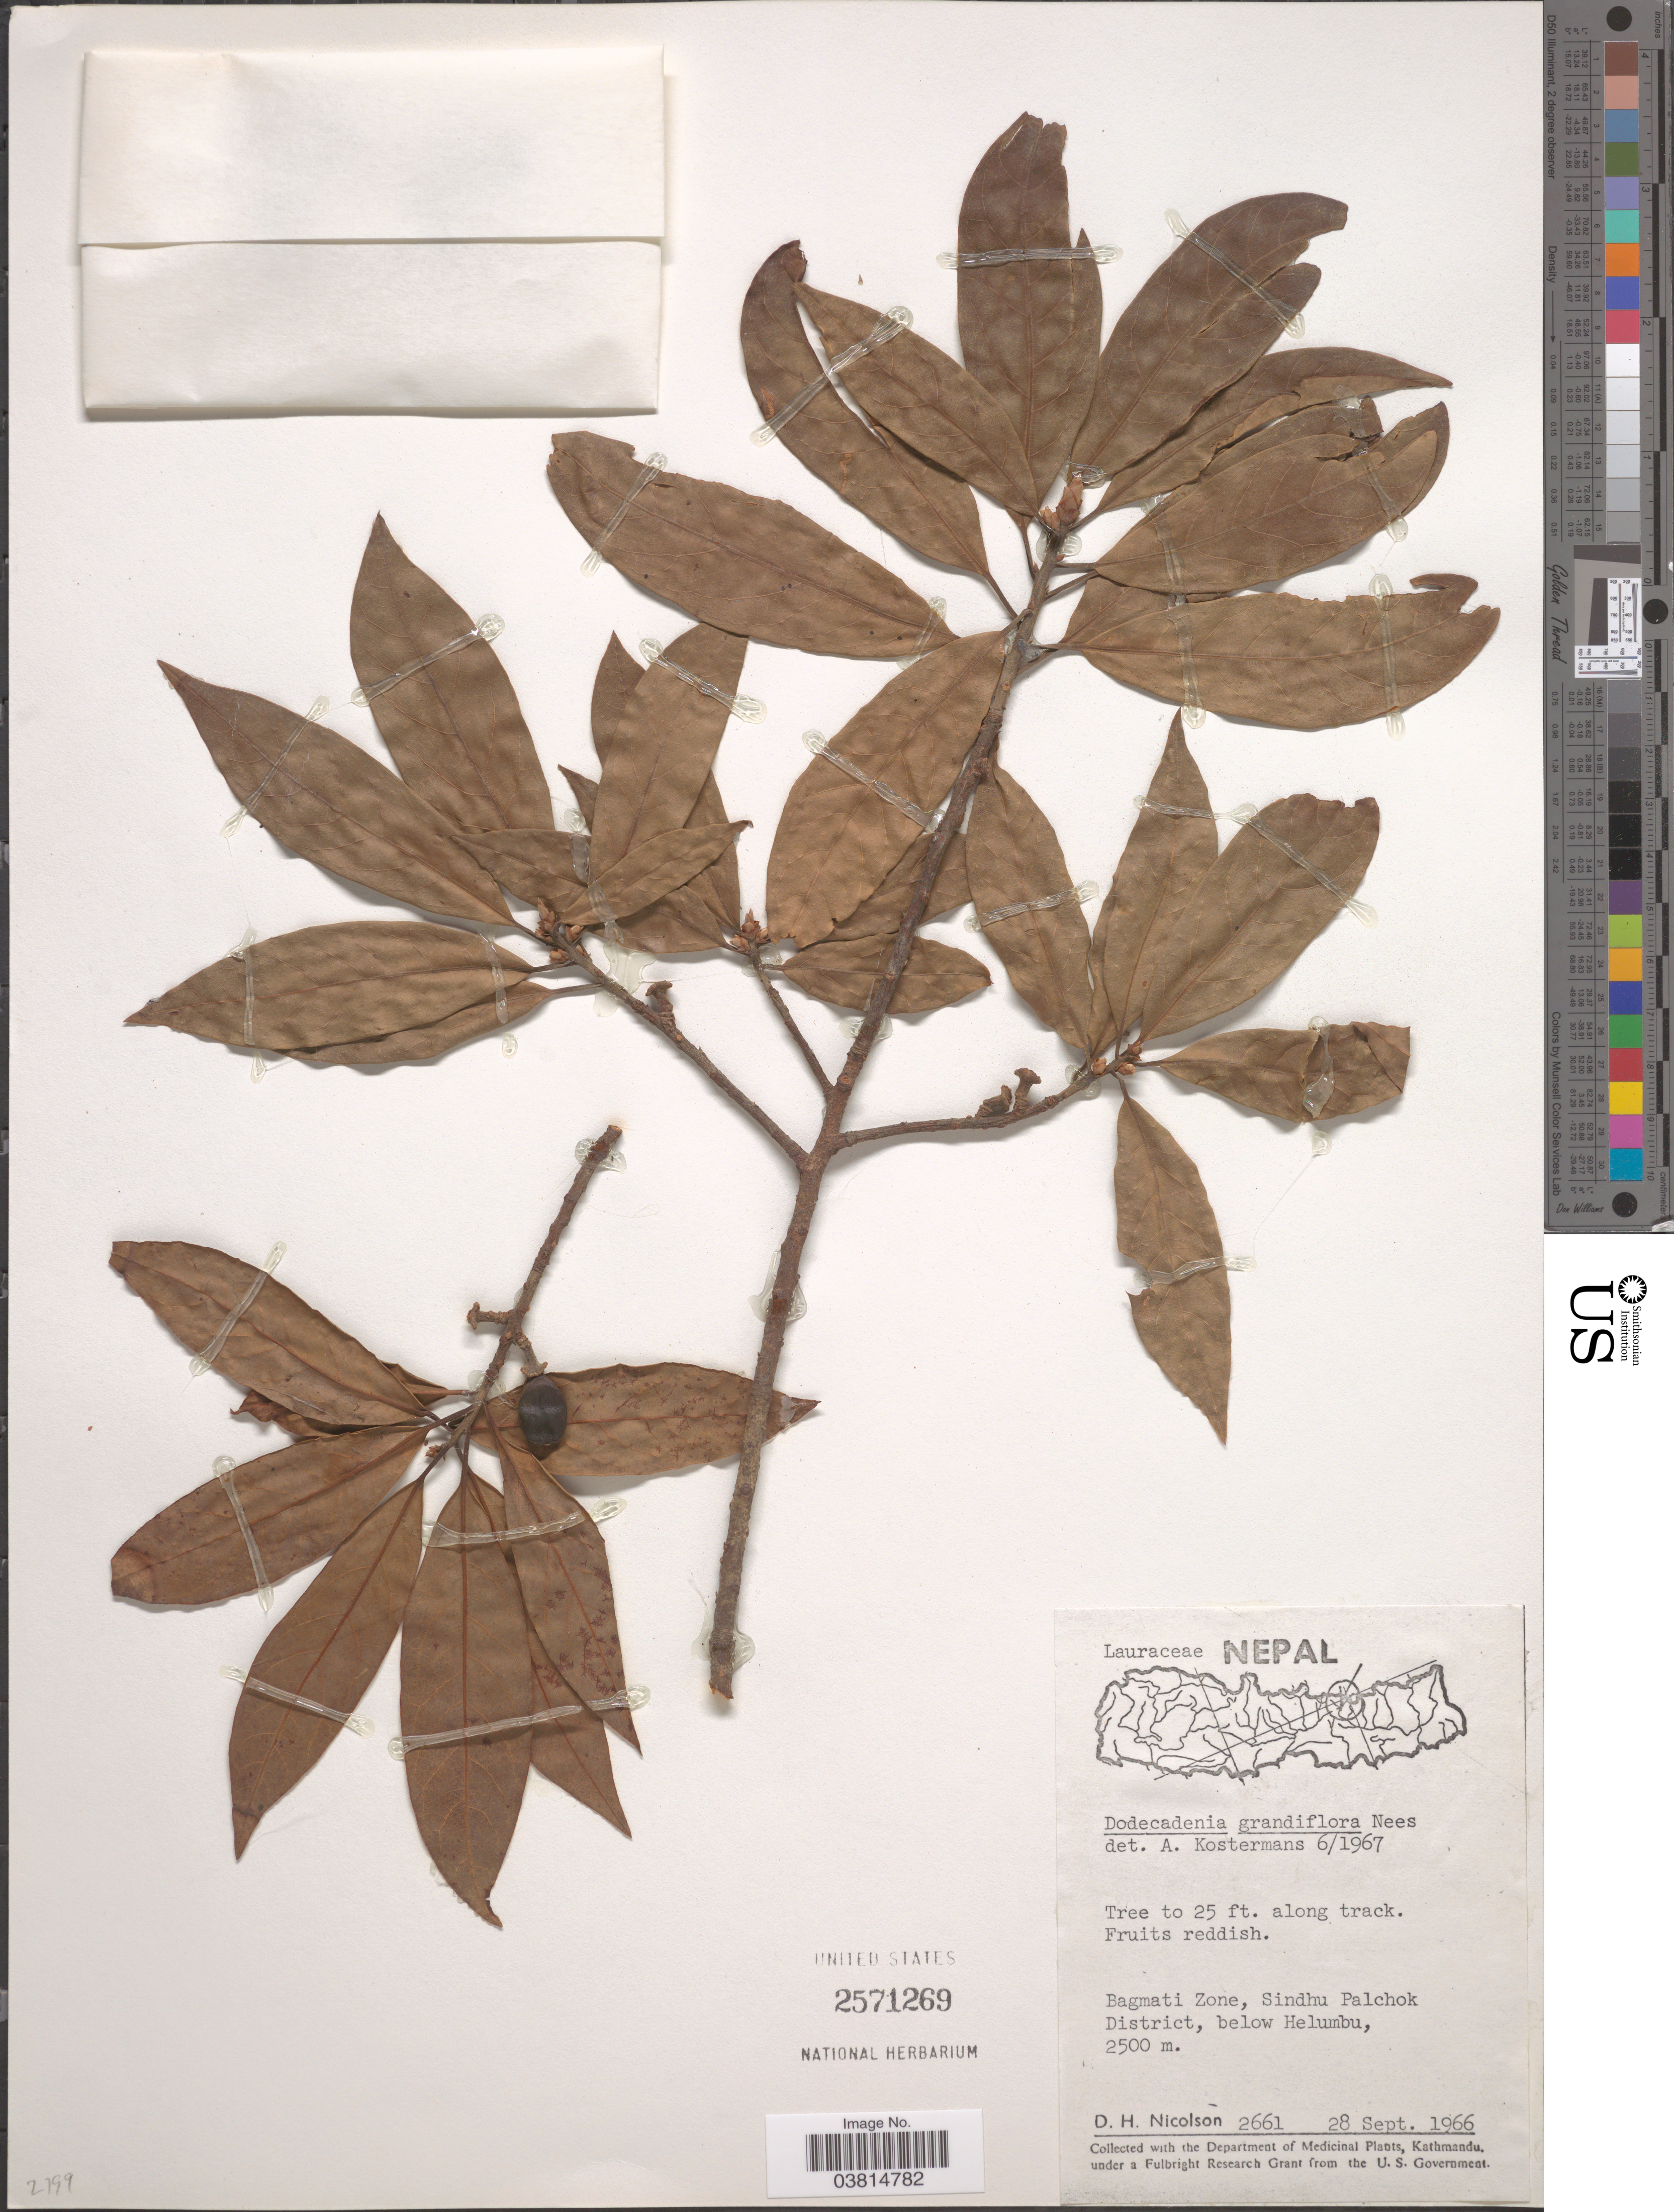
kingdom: Plantae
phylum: Tracheophyta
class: Magnoliopsida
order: Laurales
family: Lauraceae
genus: Dodecadenia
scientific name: Dodecadenia grandiflora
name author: Nees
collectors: D. H. Nicolson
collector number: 2661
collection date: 1966-09-28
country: Nepal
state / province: Bagmati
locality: Bagmati Zone, Sindhu Palchok District, below Helumbu.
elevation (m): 2500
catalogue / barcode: US 2571269